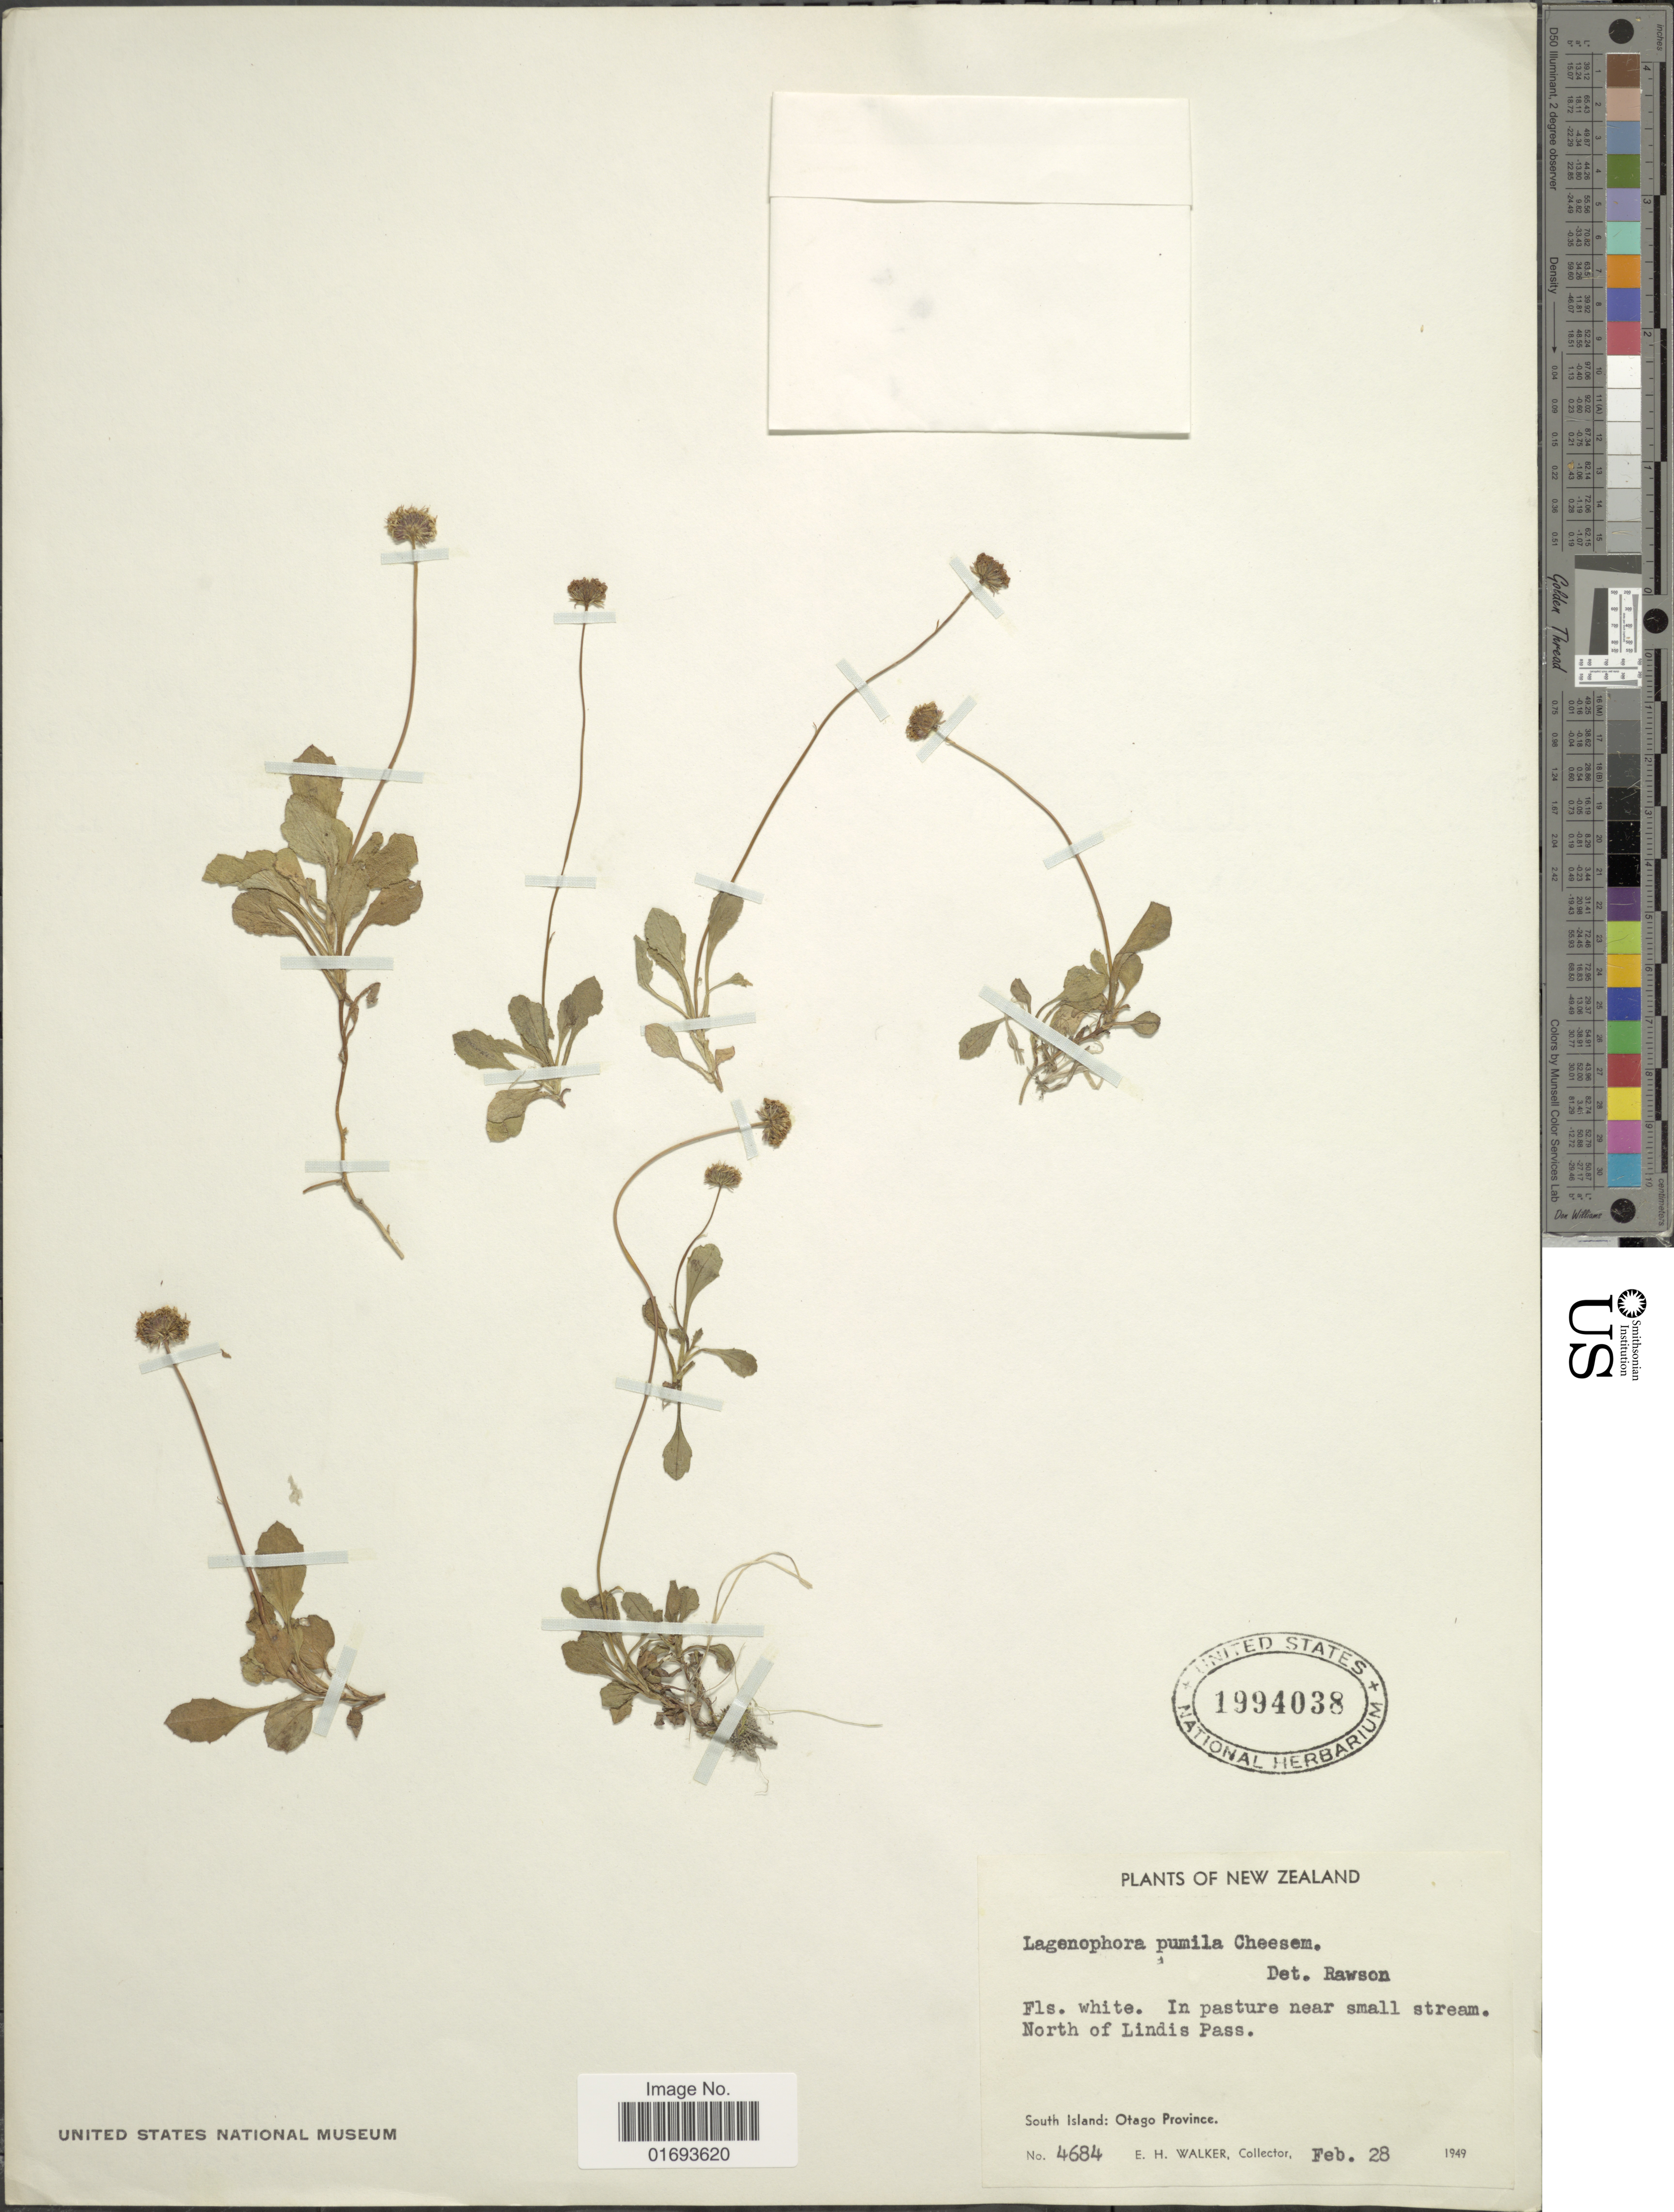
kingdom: Plantae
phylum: Tracheophyta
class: Magnoliopsida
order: Asterales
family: Asteraceae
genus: Lagenophora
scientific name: Lagenophora pumila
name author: (G. Forst.) Cheeseman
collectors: E. H. Walker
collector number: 4684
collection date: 1949-02-28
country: New Zealand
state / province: Otago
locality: New Zealand. South Island: Otago Province. North of Lindis Pass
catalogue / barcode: US 1994038